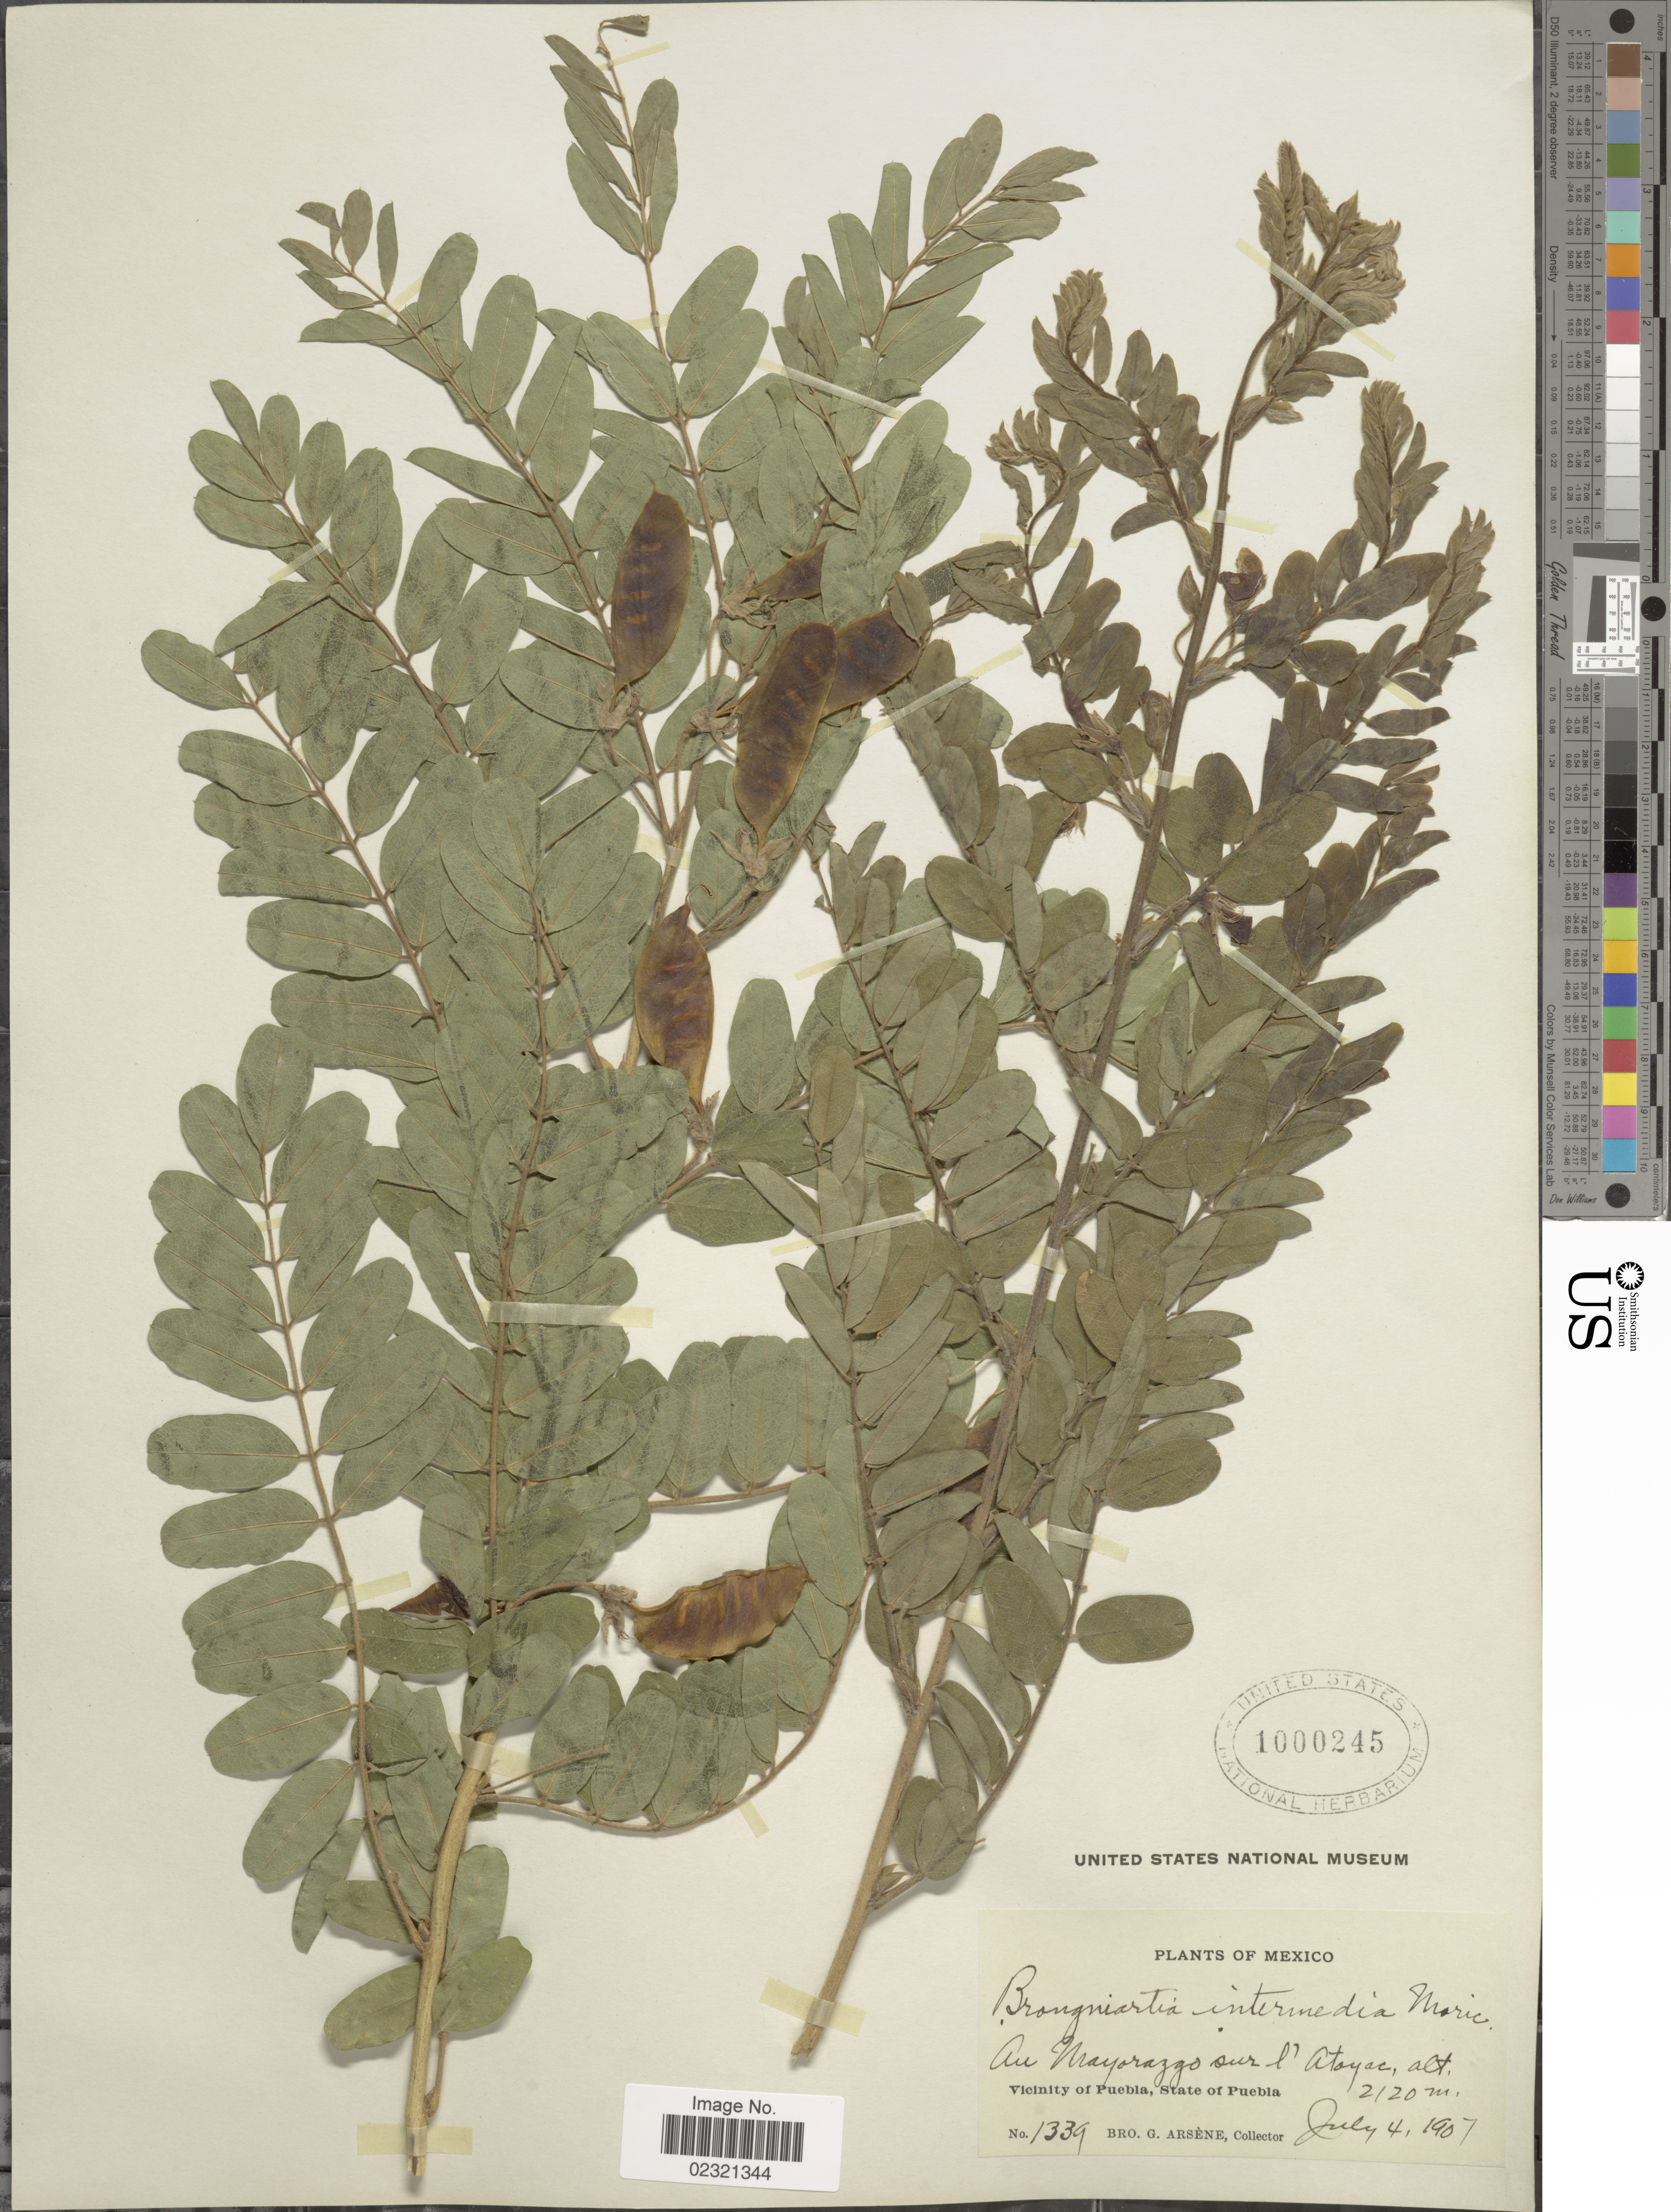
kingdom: Plantae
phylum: Tracheophyta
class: Magnoliopsida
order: Fabales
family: Fabaceae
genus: Brongniartia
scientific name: Brongniartia intermedia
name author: Moric.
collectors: Bro. G. Arsène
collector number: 1339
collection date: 1907-07-04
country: Mexico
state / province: Puebla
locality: Au Mayorazgo sur l'Atoyac [At Mayorazgo on the Atoyac] - Vicinity of Puebla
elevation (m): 2120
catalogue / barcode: US 1000245